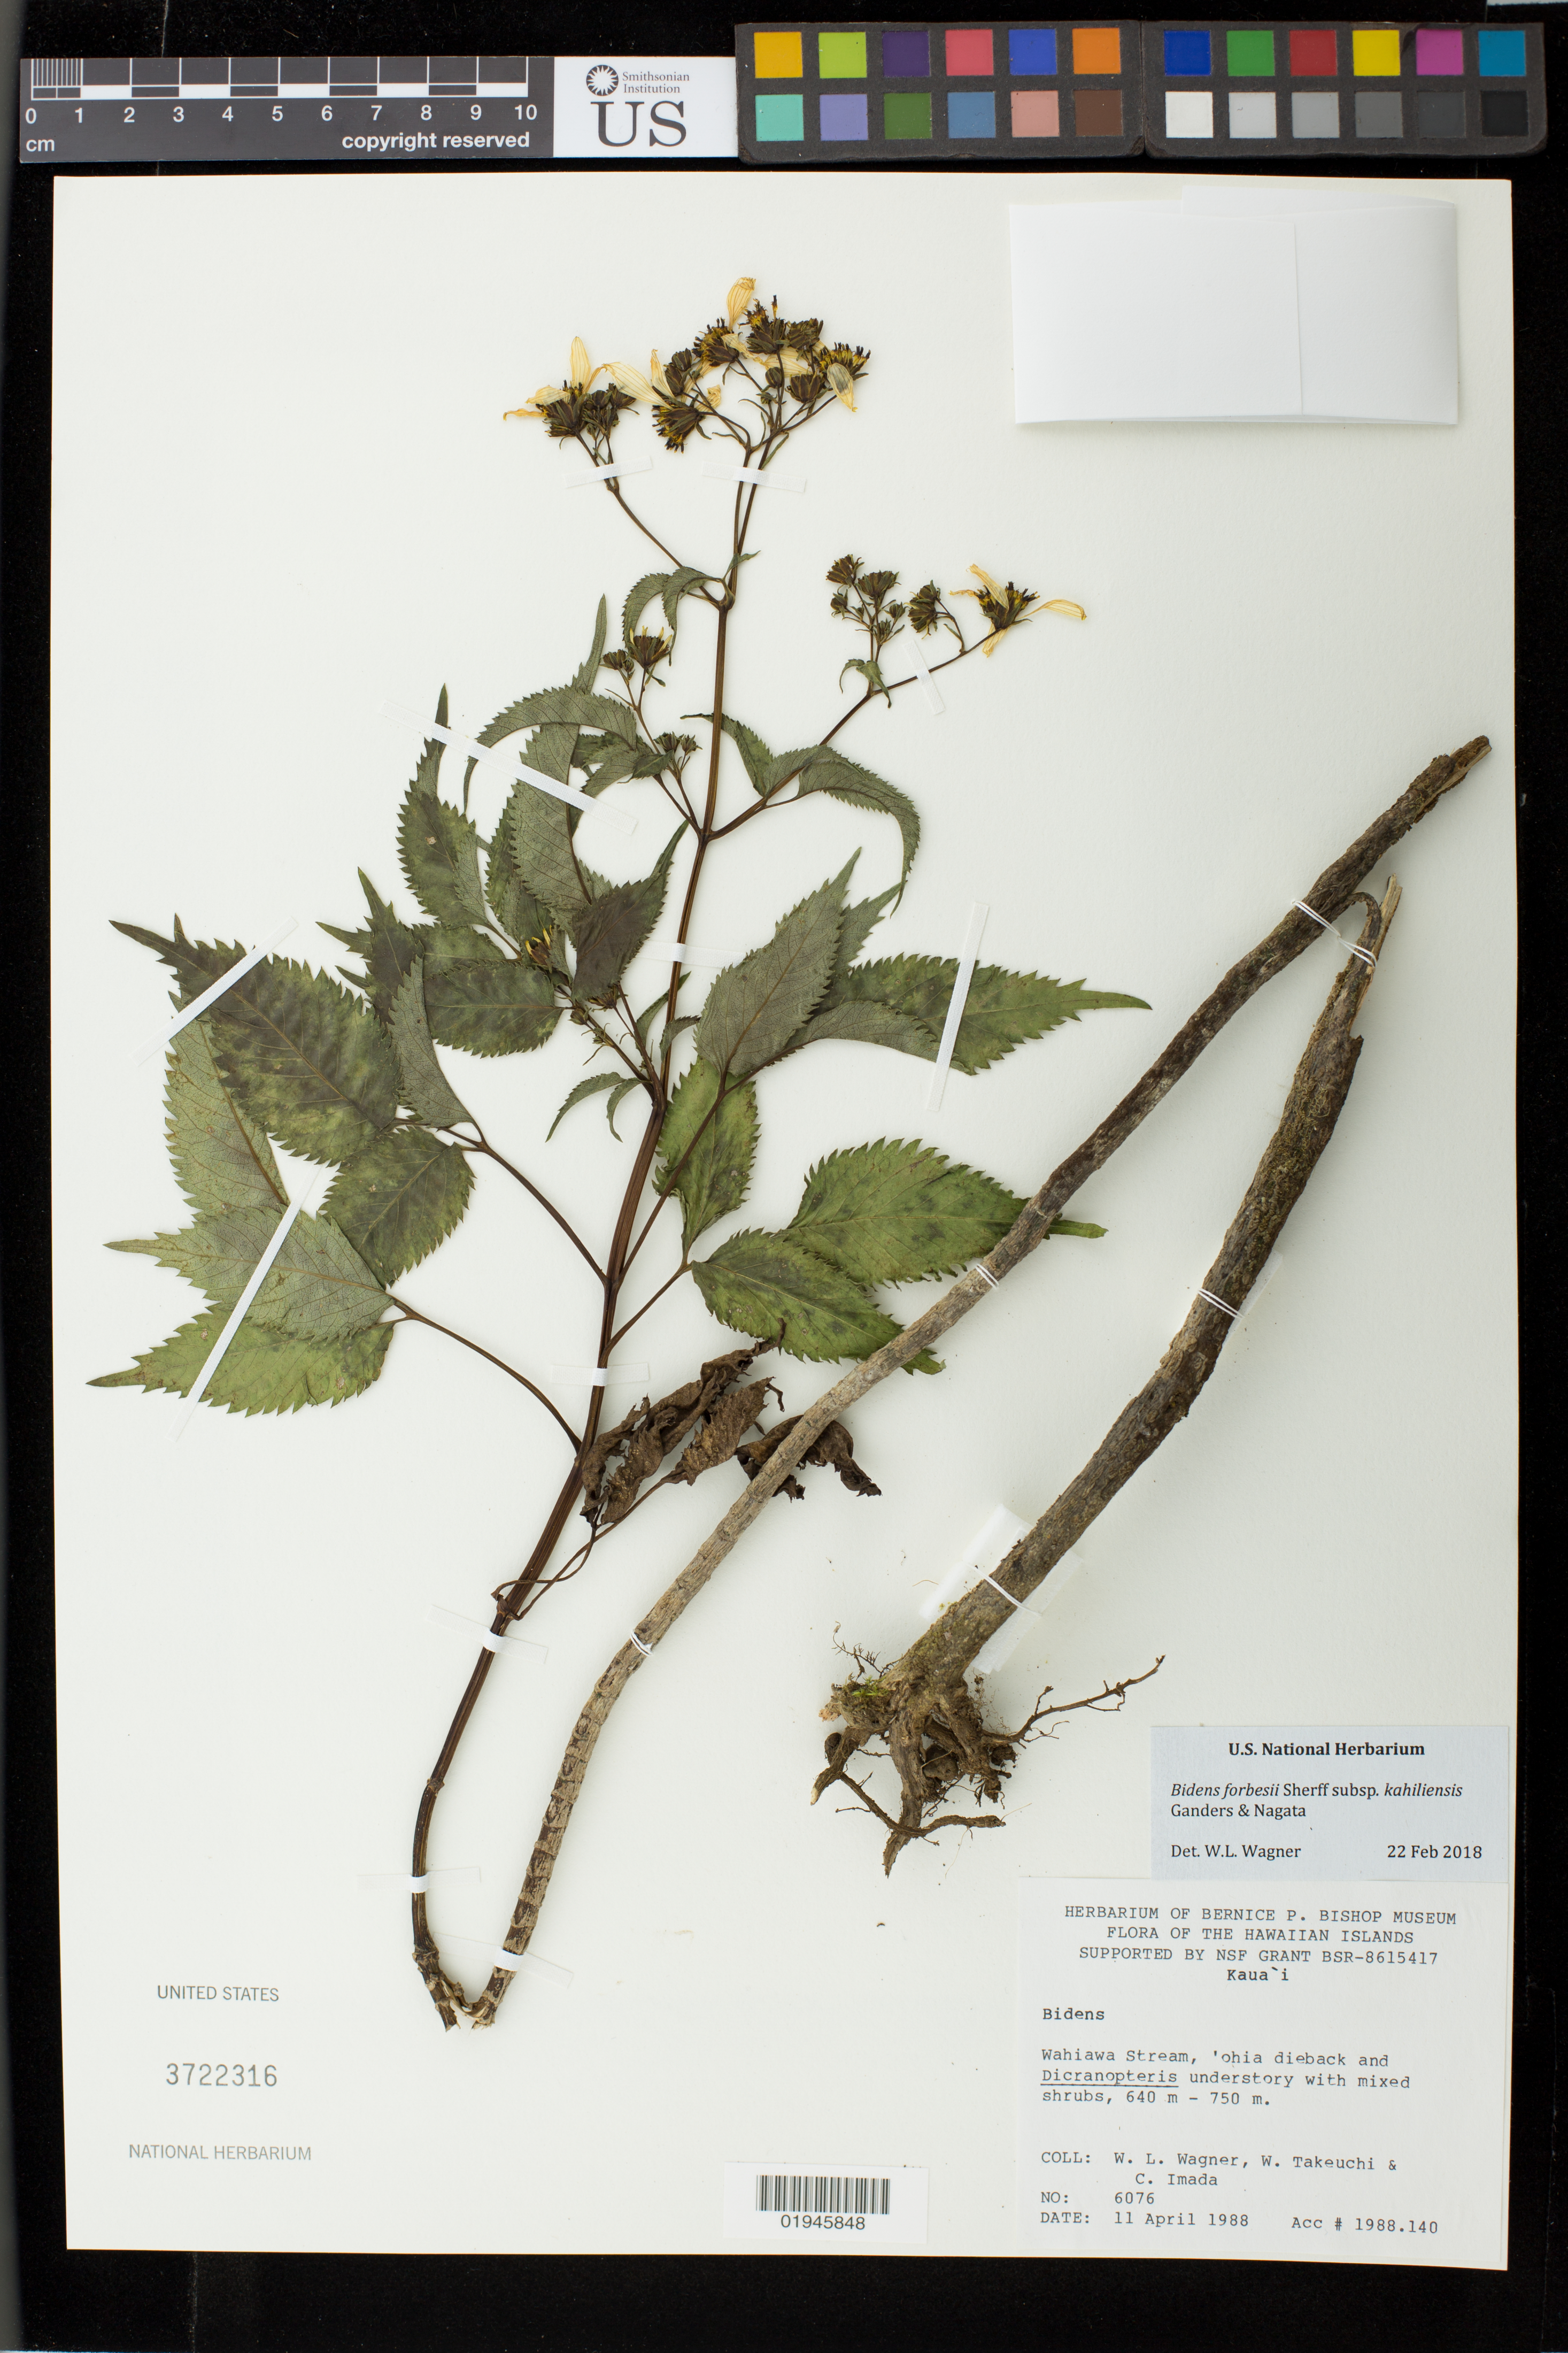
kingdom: Plantae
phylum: Tracheophyta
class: Magnoliopsida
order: Asterales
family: Asteraceae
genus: Bidens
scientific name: Bidens forbesii subsp. kahiliensis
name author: Ganders & Nagata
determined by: Wagner, W. L., (BOT), Smithsonian Institution - National Museum of Natural History (UNITED STATES)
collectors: W. L. Wagner, W. N. Takeuchi & C. Imada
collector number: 6076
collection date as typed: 11 Apr 1988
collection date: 1988-04-11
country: United States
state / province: Hawaii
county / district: Kauai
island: Kaua'i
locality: Wahiawa Stream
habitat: Ohia dieback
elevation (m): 640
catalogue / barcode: US 3722316